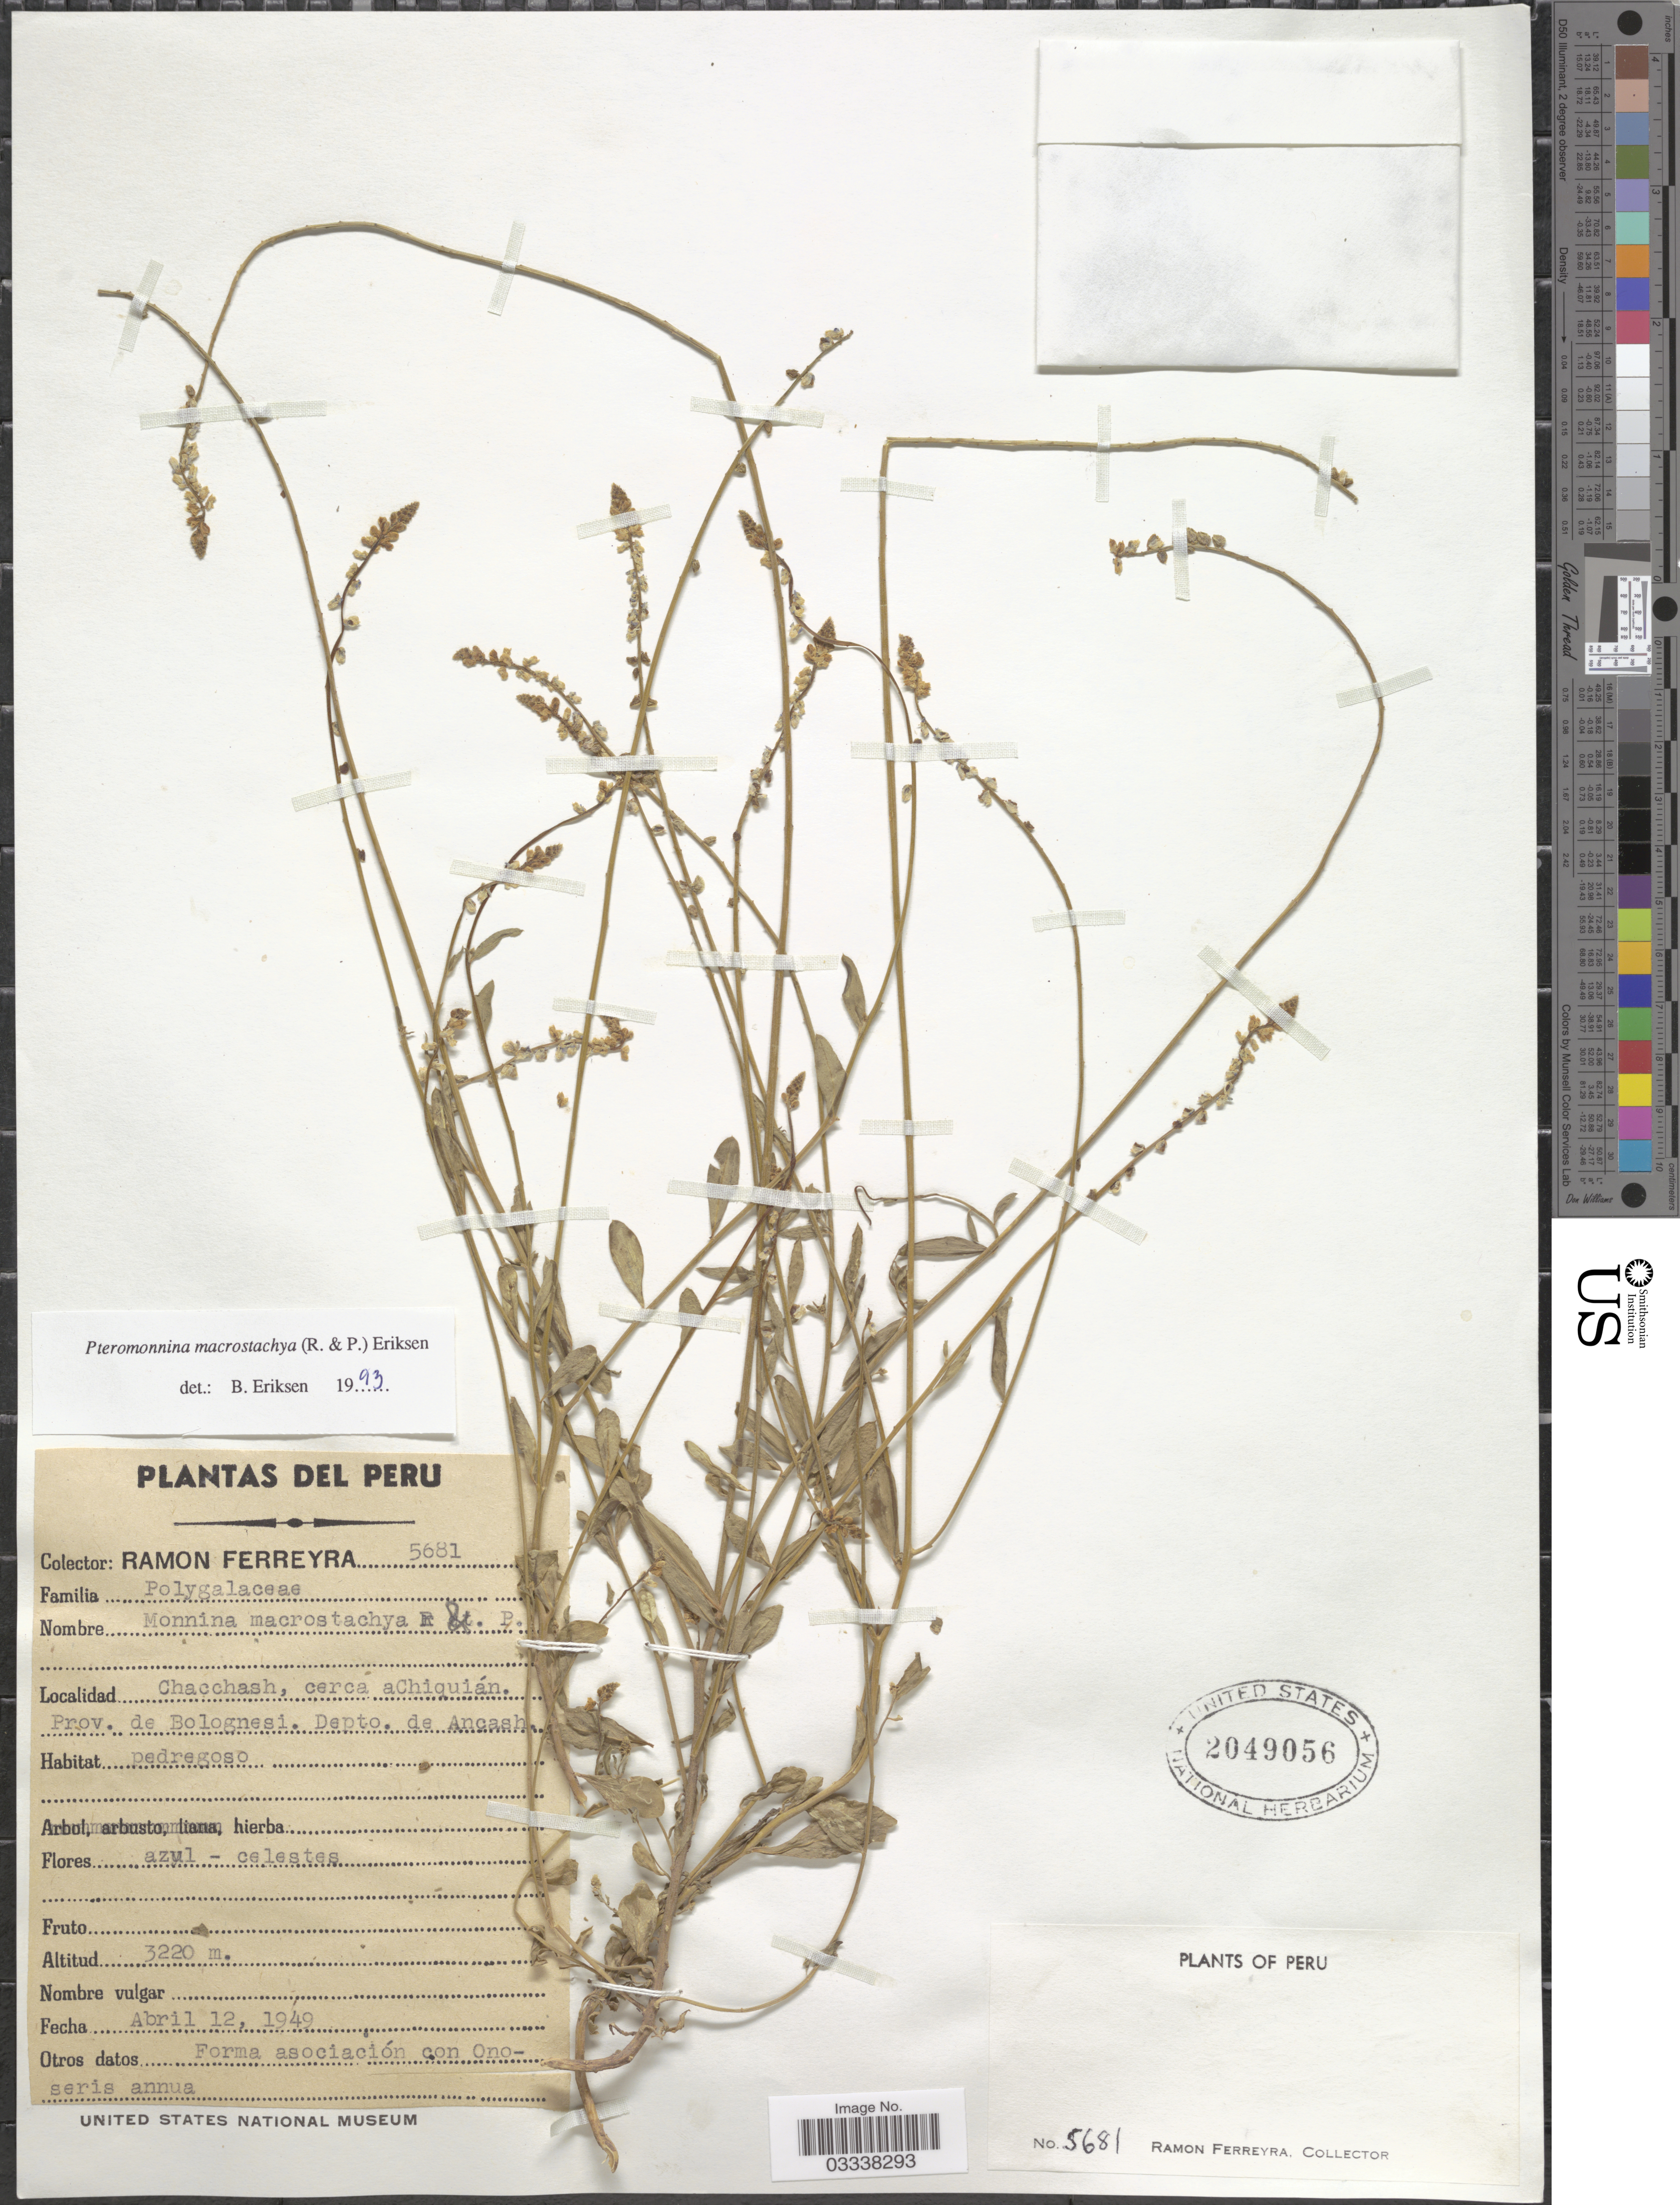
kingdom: Plantae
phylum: Tracheophyta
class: Magnoliopsida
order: Fabales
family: Polygalaceae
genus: Monnina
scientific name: Monnina macrostachya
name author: Ruiz & Pav.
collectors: R. A. Ferreyra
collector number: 5681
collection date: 1949-04-12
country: Peru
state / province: Ancash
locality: Chacchash, cerca aChiquián. Prov. de Bolognesi. Depto. de Ancash.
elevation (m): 3220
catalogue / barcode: US 2049056